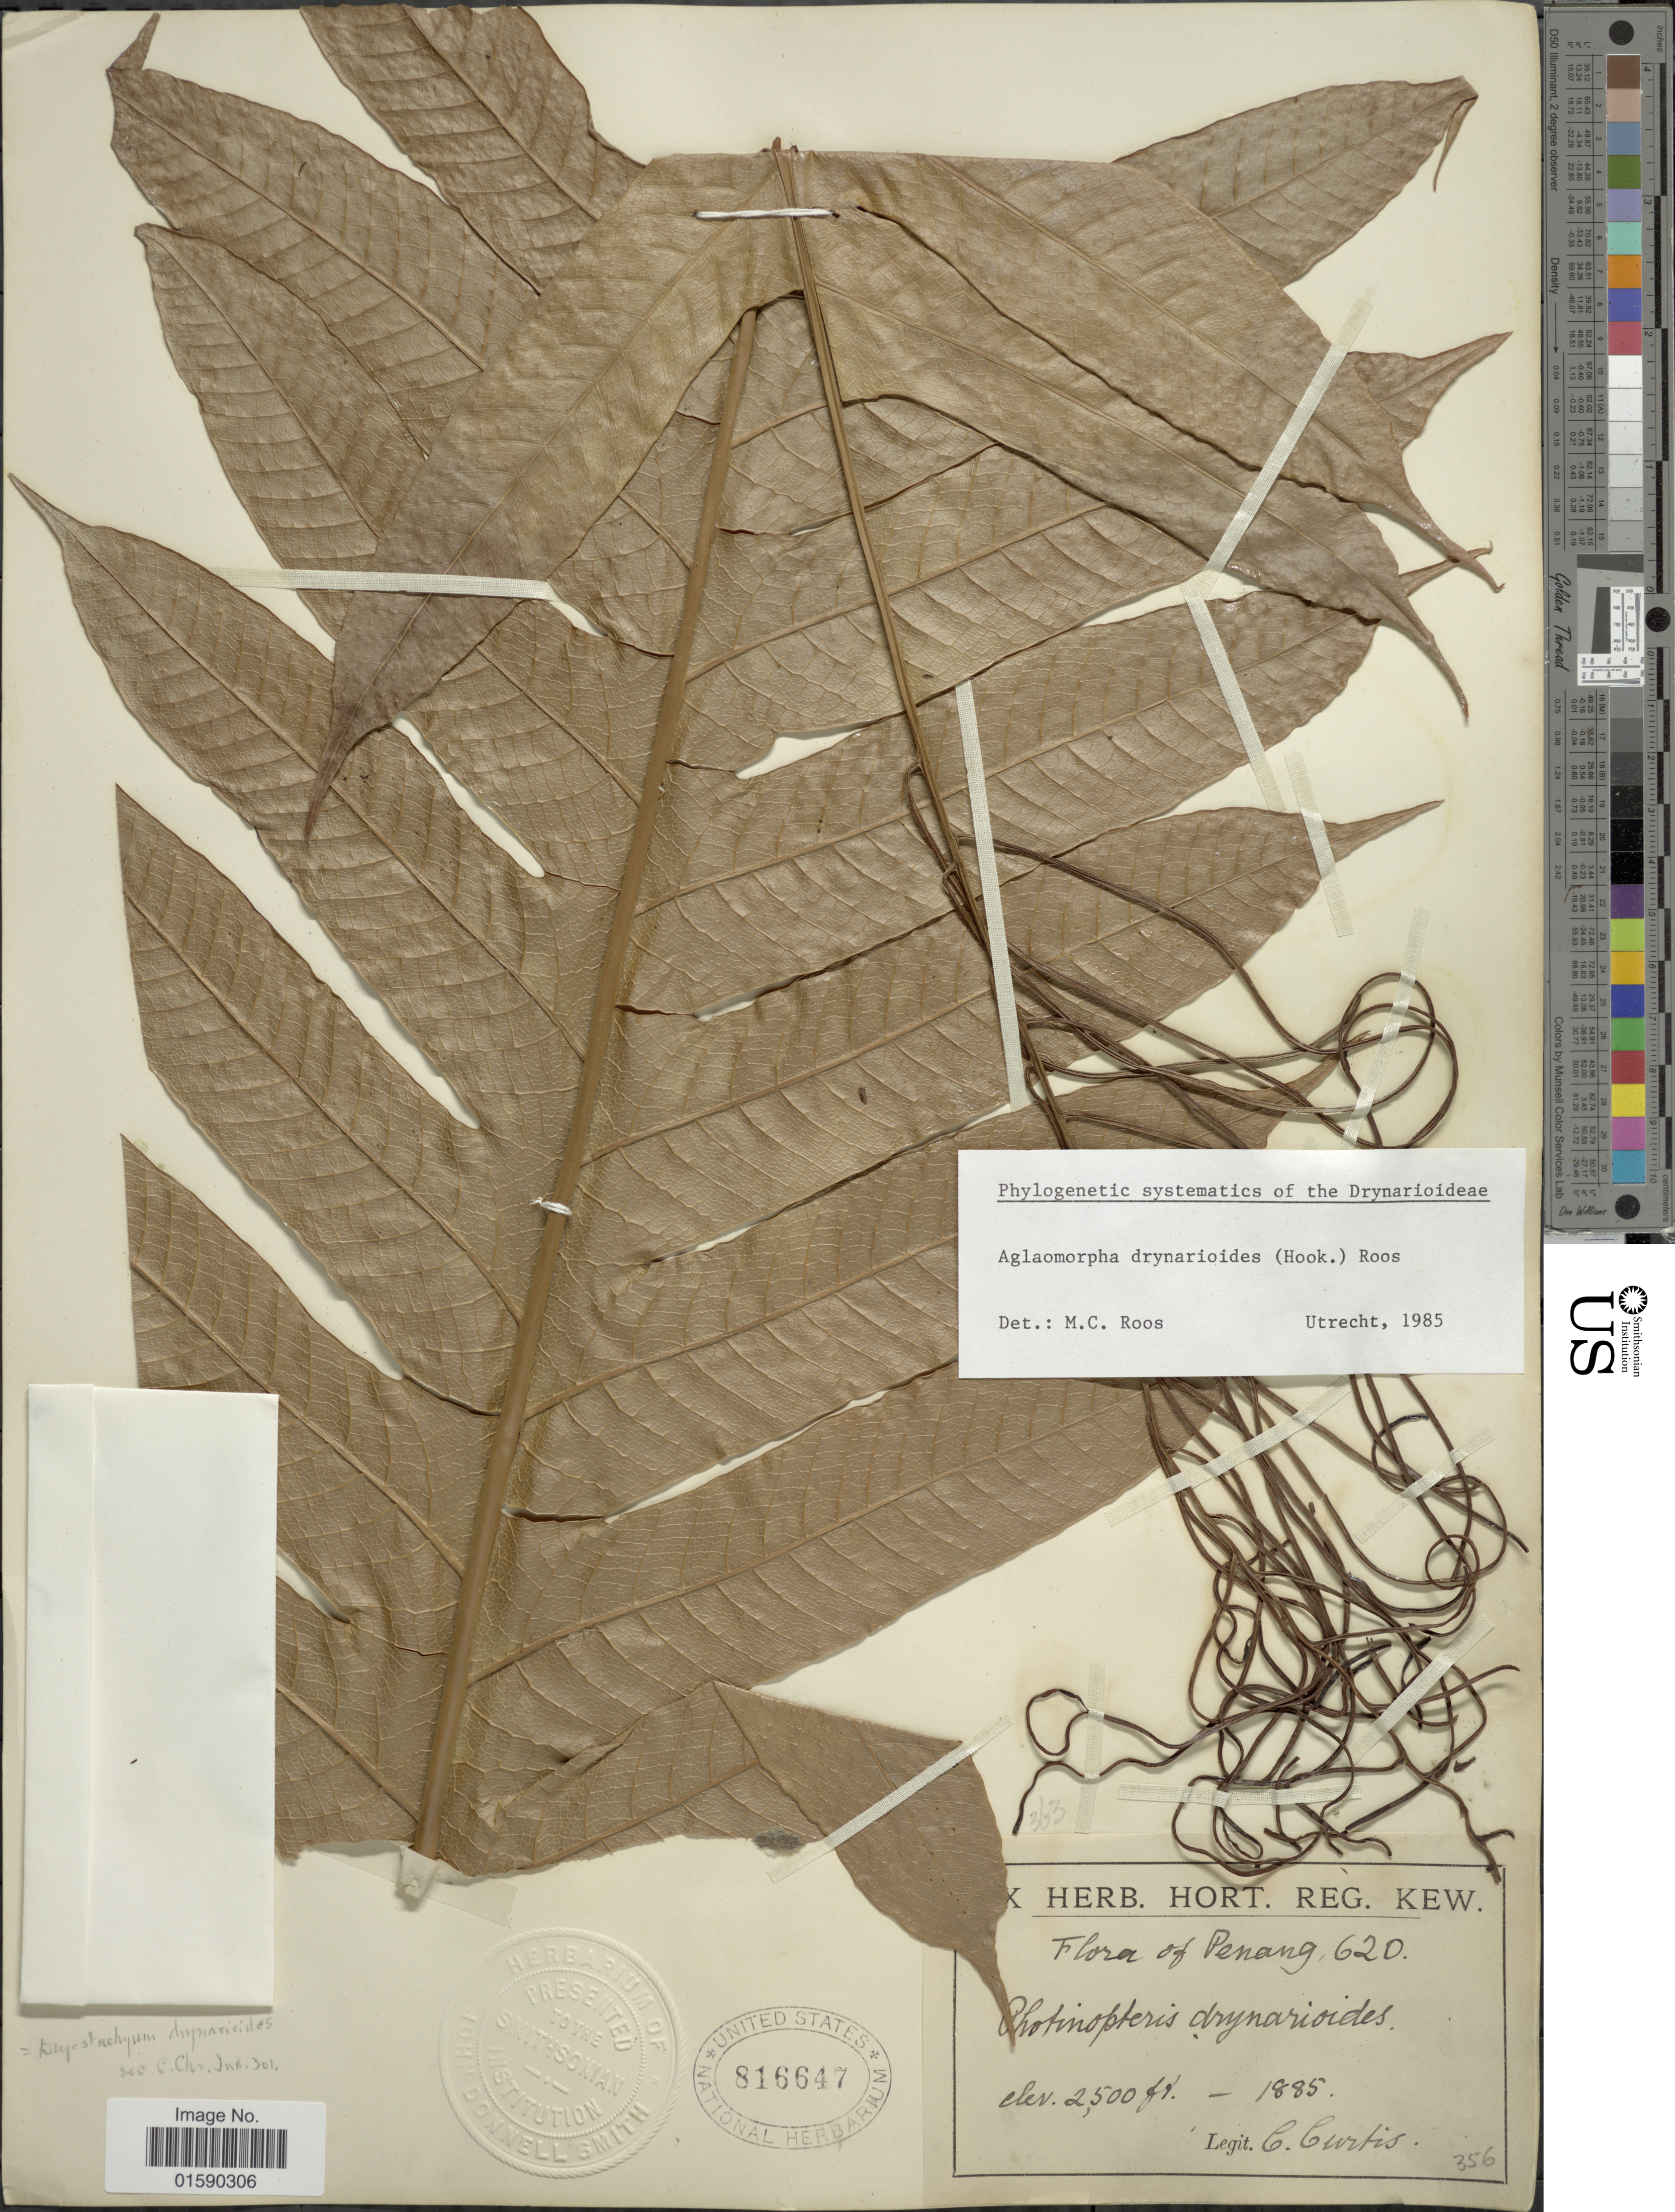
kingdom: Plantae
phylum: Tracheophyta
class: Polypodiopsida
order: Polypodiales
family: Polypodiaceae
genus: Aglaomorpha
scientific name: Aglaomorpha drynarioides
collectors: C. Curtis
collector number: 620/356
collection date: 1885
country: Malaysia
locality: Penang,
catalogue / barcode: US 816647